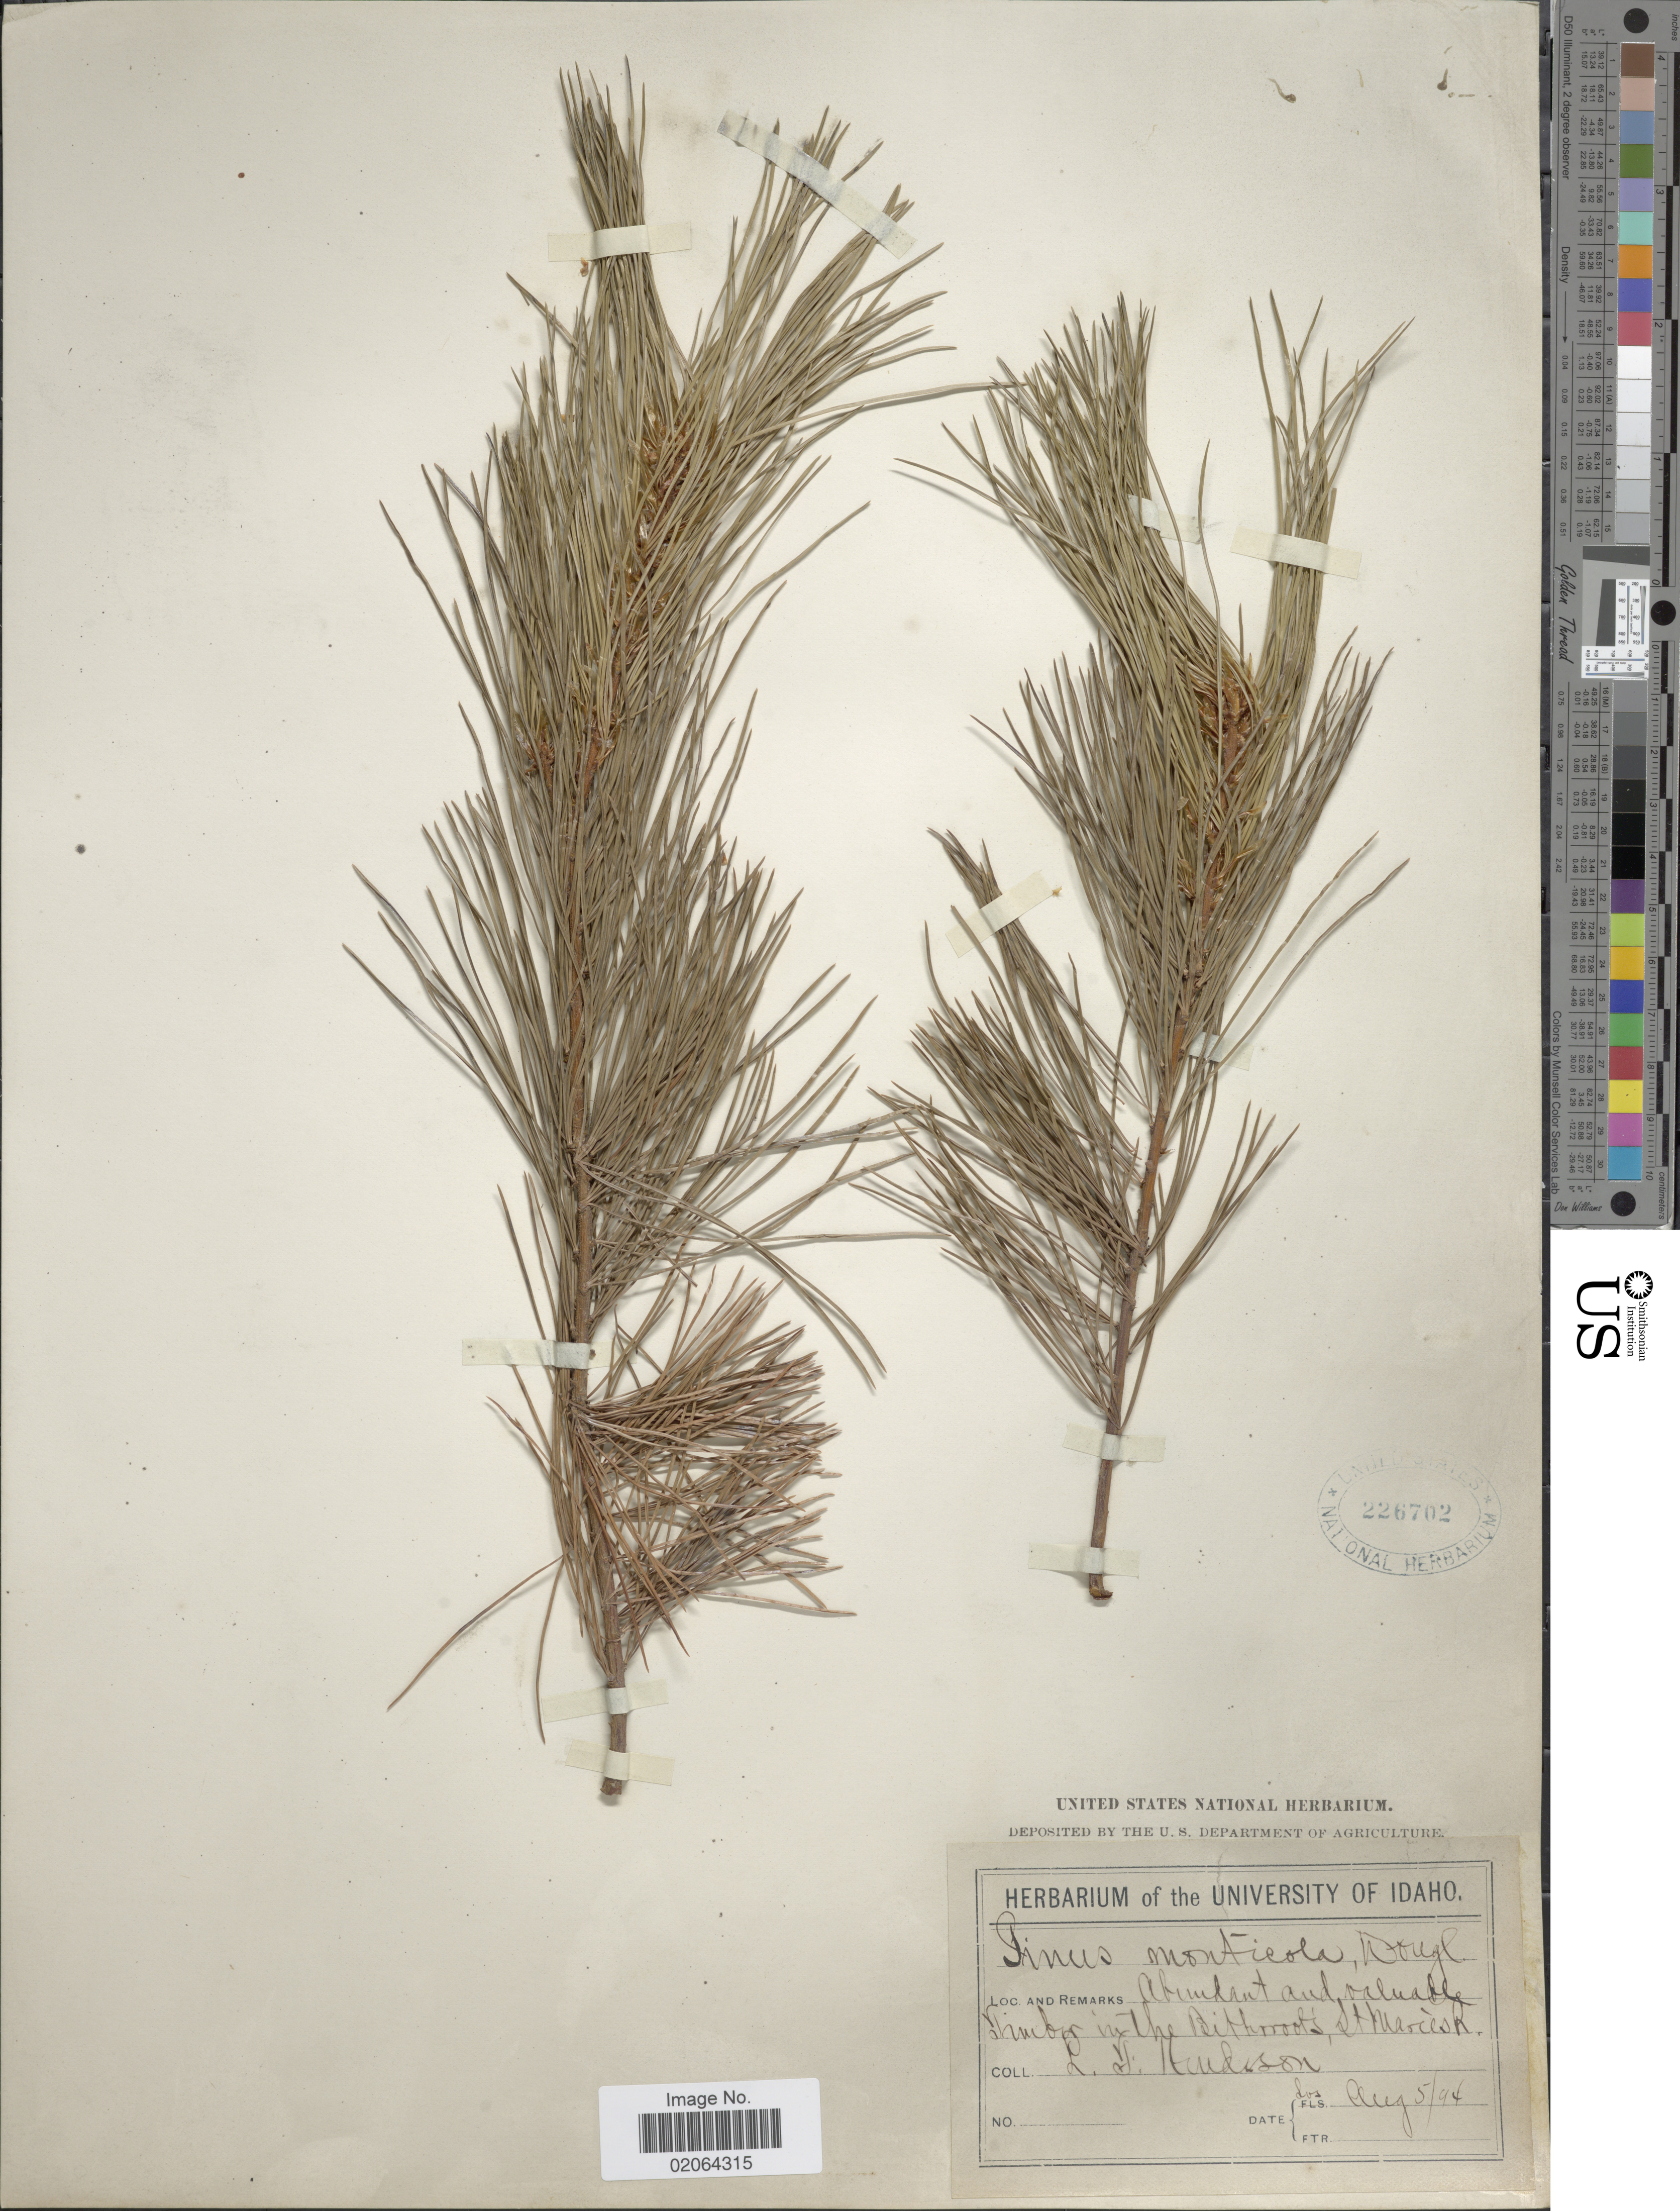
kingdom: Plantae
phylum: Tracheophyta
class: Pinopsida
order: Pinales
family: Pinaceae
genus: Pinus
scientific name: Pinus monticola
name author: Douglas ex D. Don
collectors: L. F. Hudson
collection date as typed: Transcribed d/m/y: 5/8/94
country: United States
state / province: Idaho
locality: In the Bitterroots, St. Maries R.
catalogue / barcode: US 226702